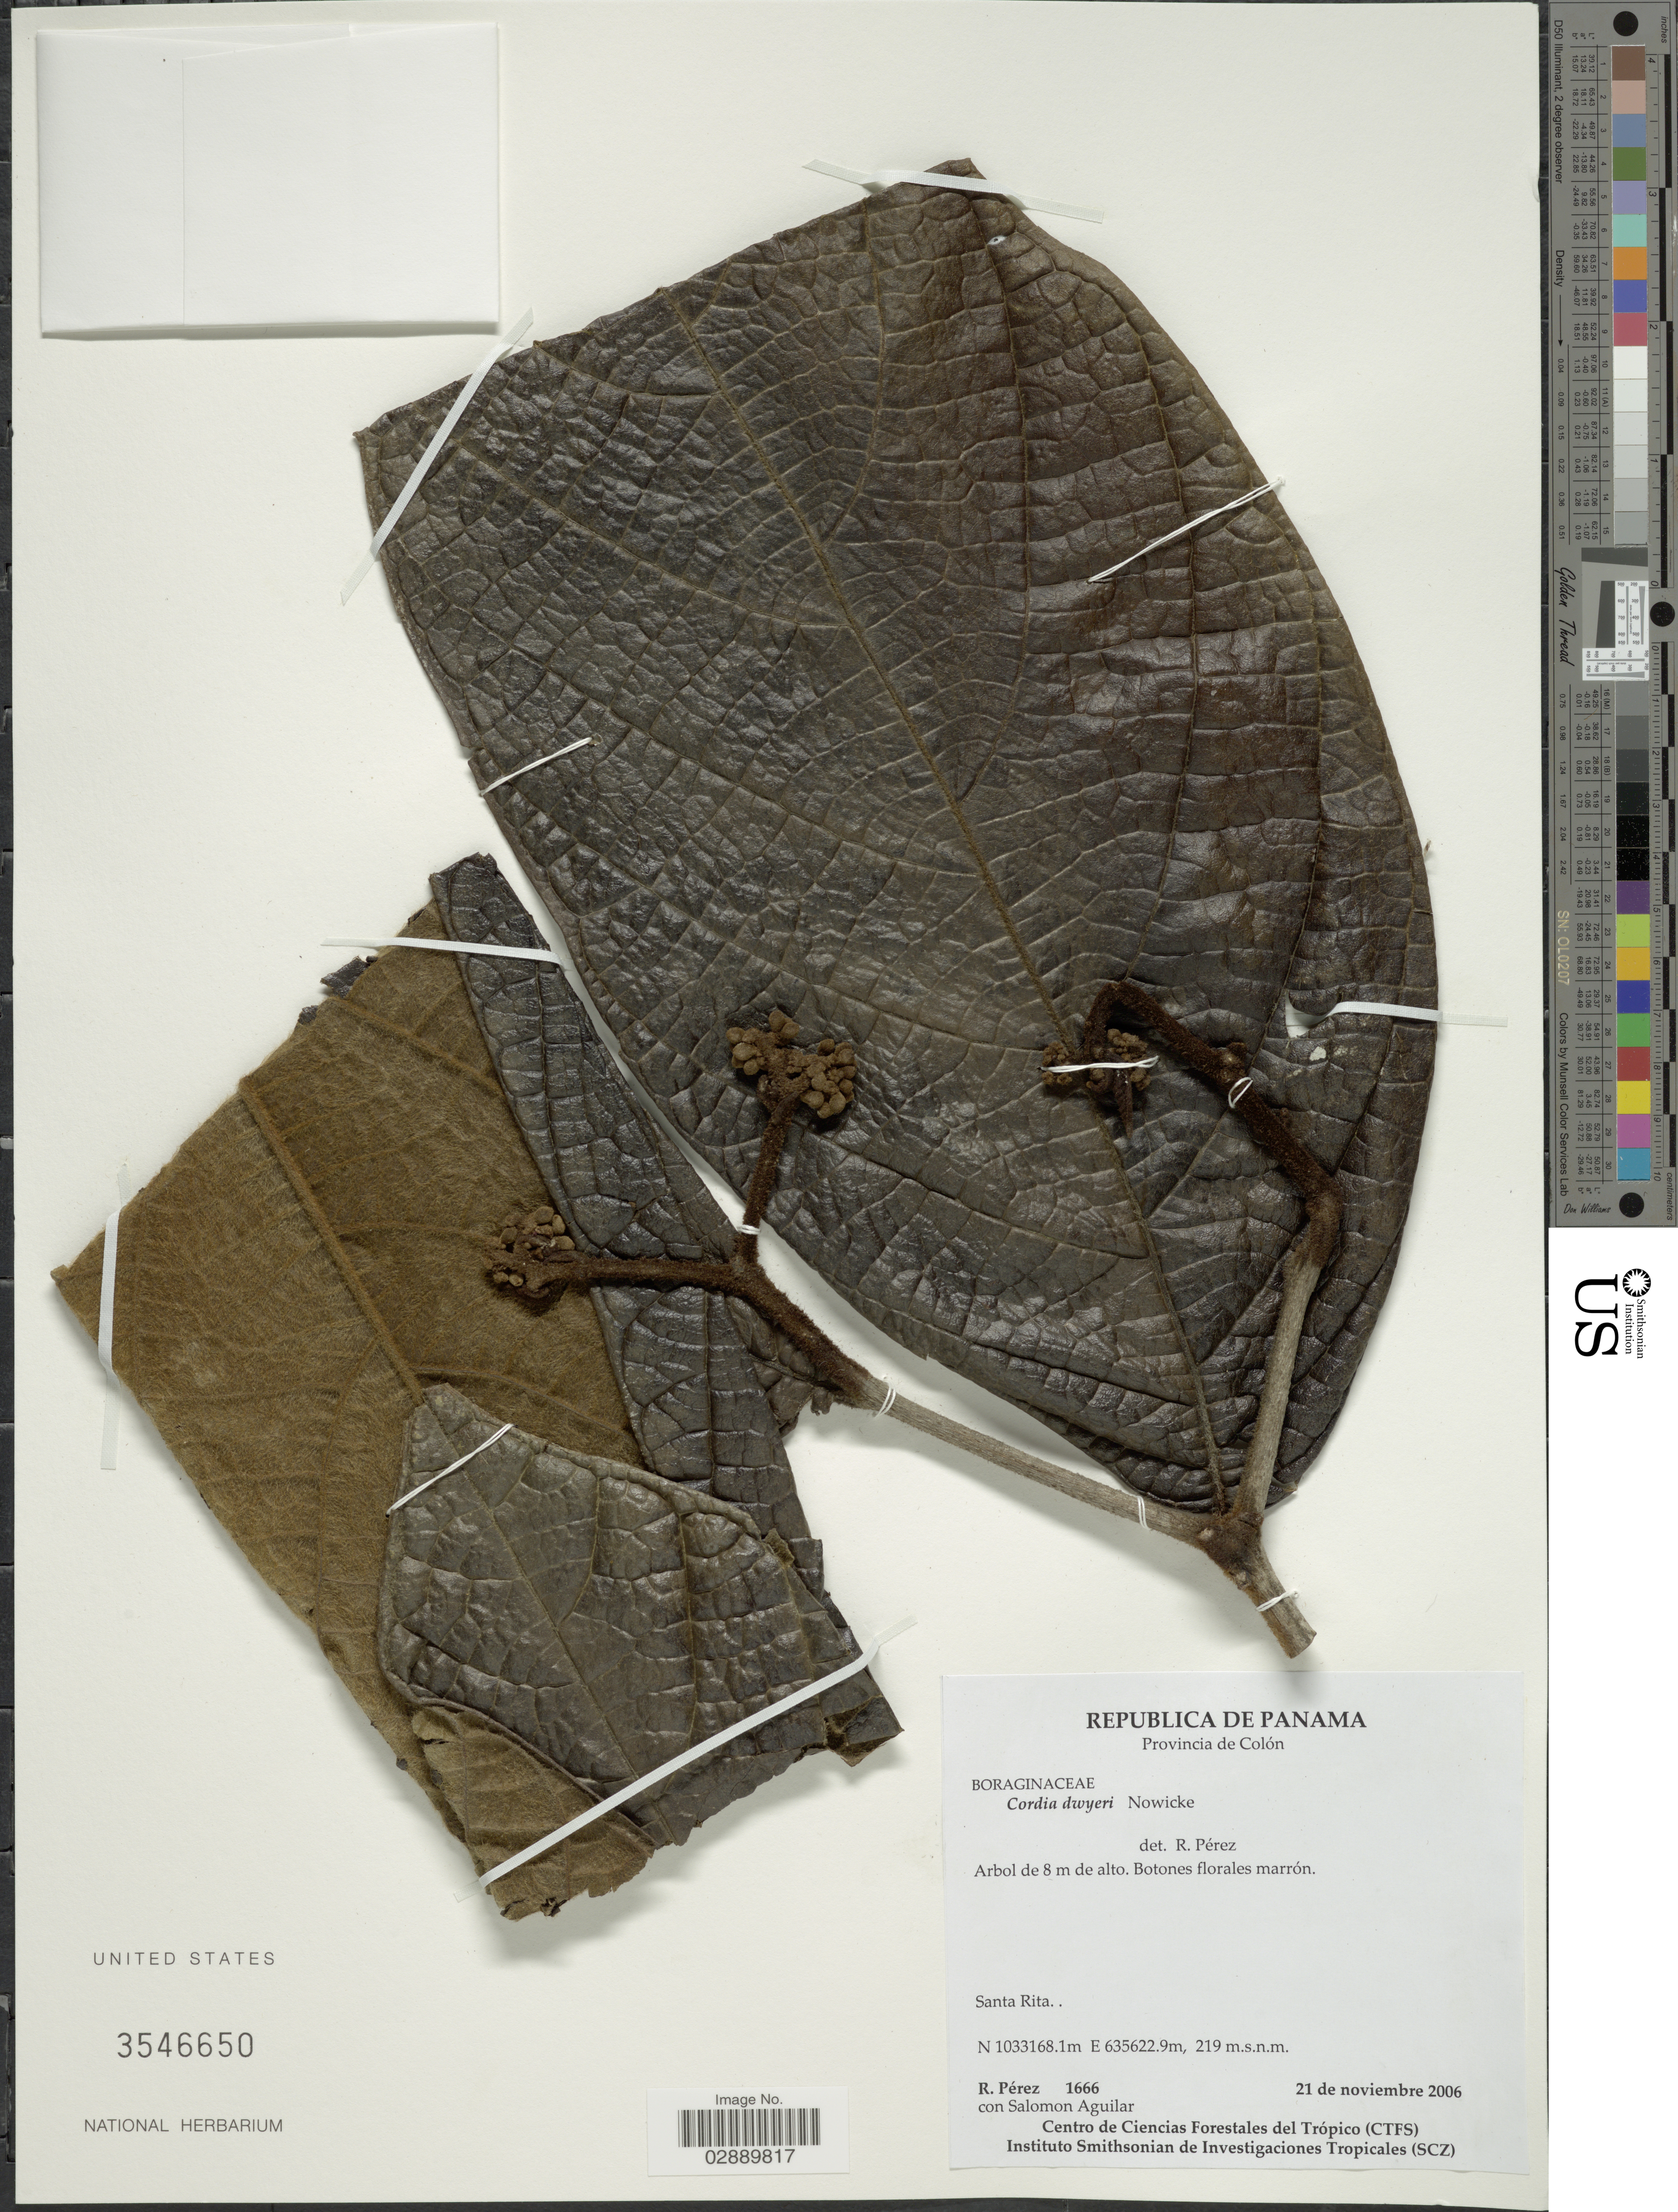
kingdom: Plantae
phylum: Tracheophyta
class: Magnoliopsida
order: Boraginales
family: Cordiaceae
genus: Cordia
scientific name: Cordia dwyeri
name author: Nowicke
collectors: R. Perez & S. Aguilar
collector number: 1666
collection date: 2006-11-21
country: Panama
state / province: Colón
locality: Santa Rita.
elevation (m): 219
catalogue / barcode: US 3546650